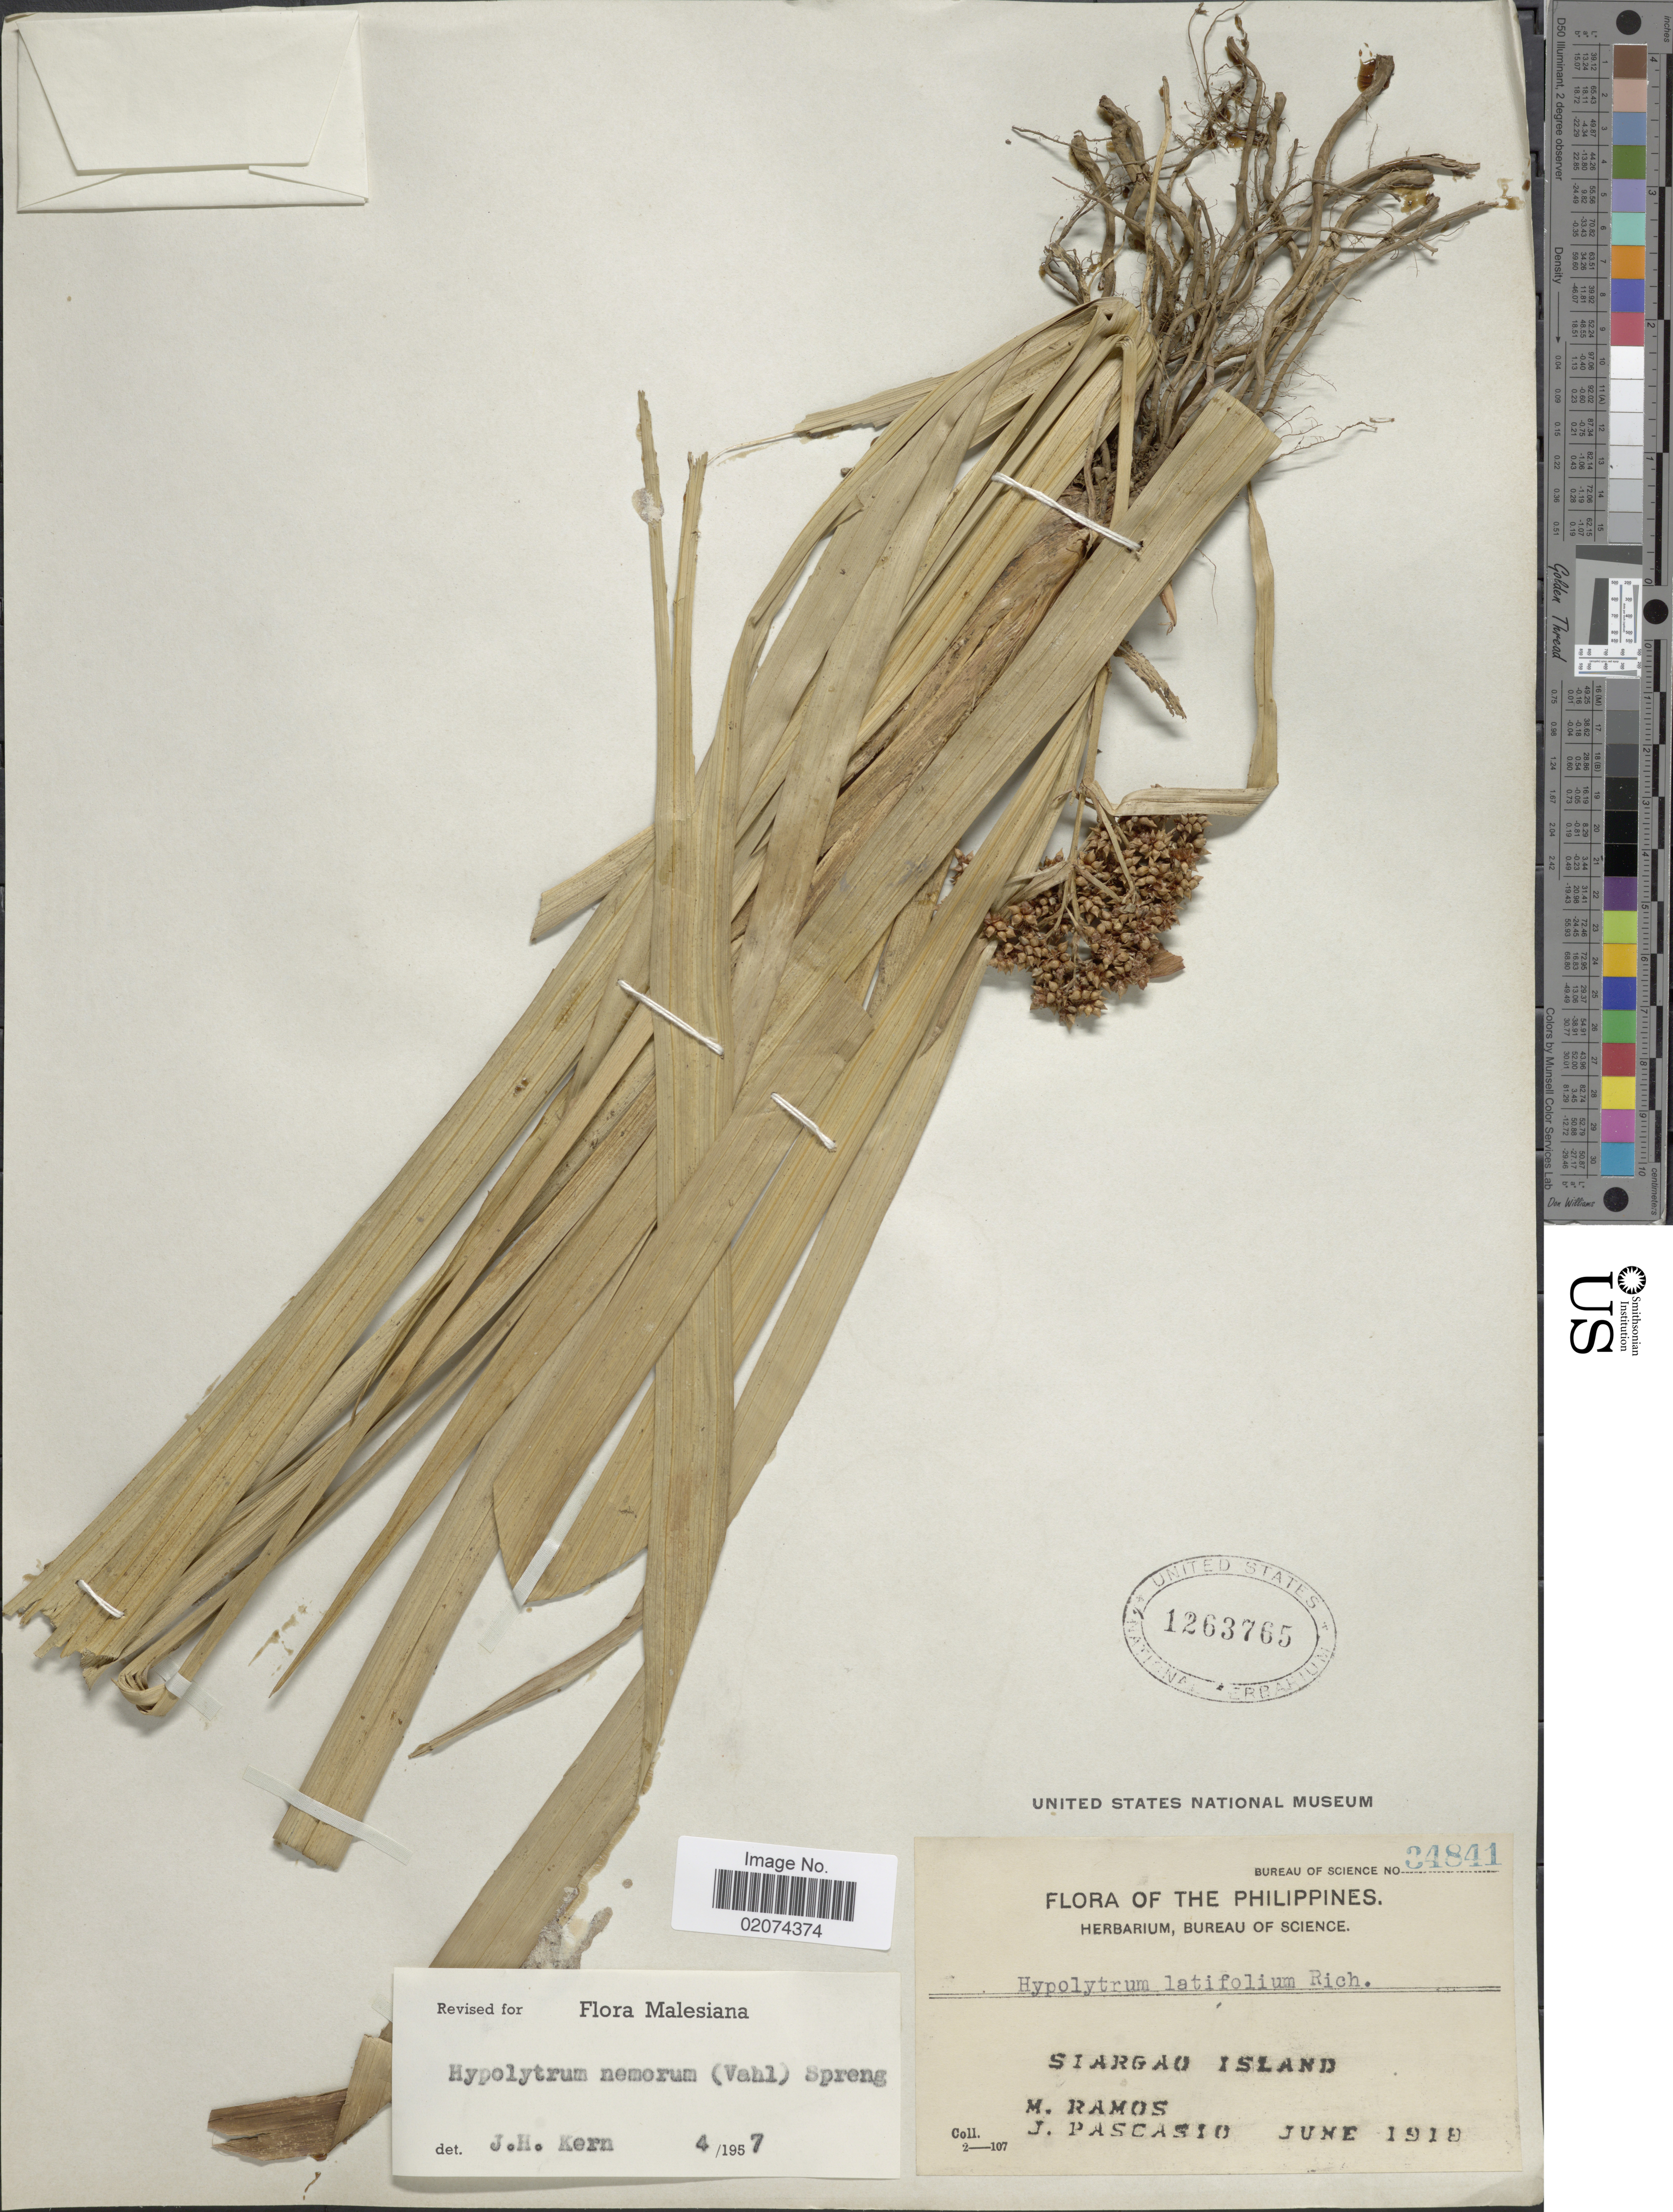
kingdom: Plantae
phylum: Tracheophyta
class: Liliopsida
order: Poales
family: Cyperaceae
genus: Hypolytrum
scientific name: Hypolytrum nemorum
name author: (Vahl) Spreng.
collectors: M. Ramos & J. Pascasio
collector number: Bureau of Science34841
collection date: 1919-06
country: Philippines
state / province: Caraga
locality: Siargao Island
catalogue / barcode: US 1263765